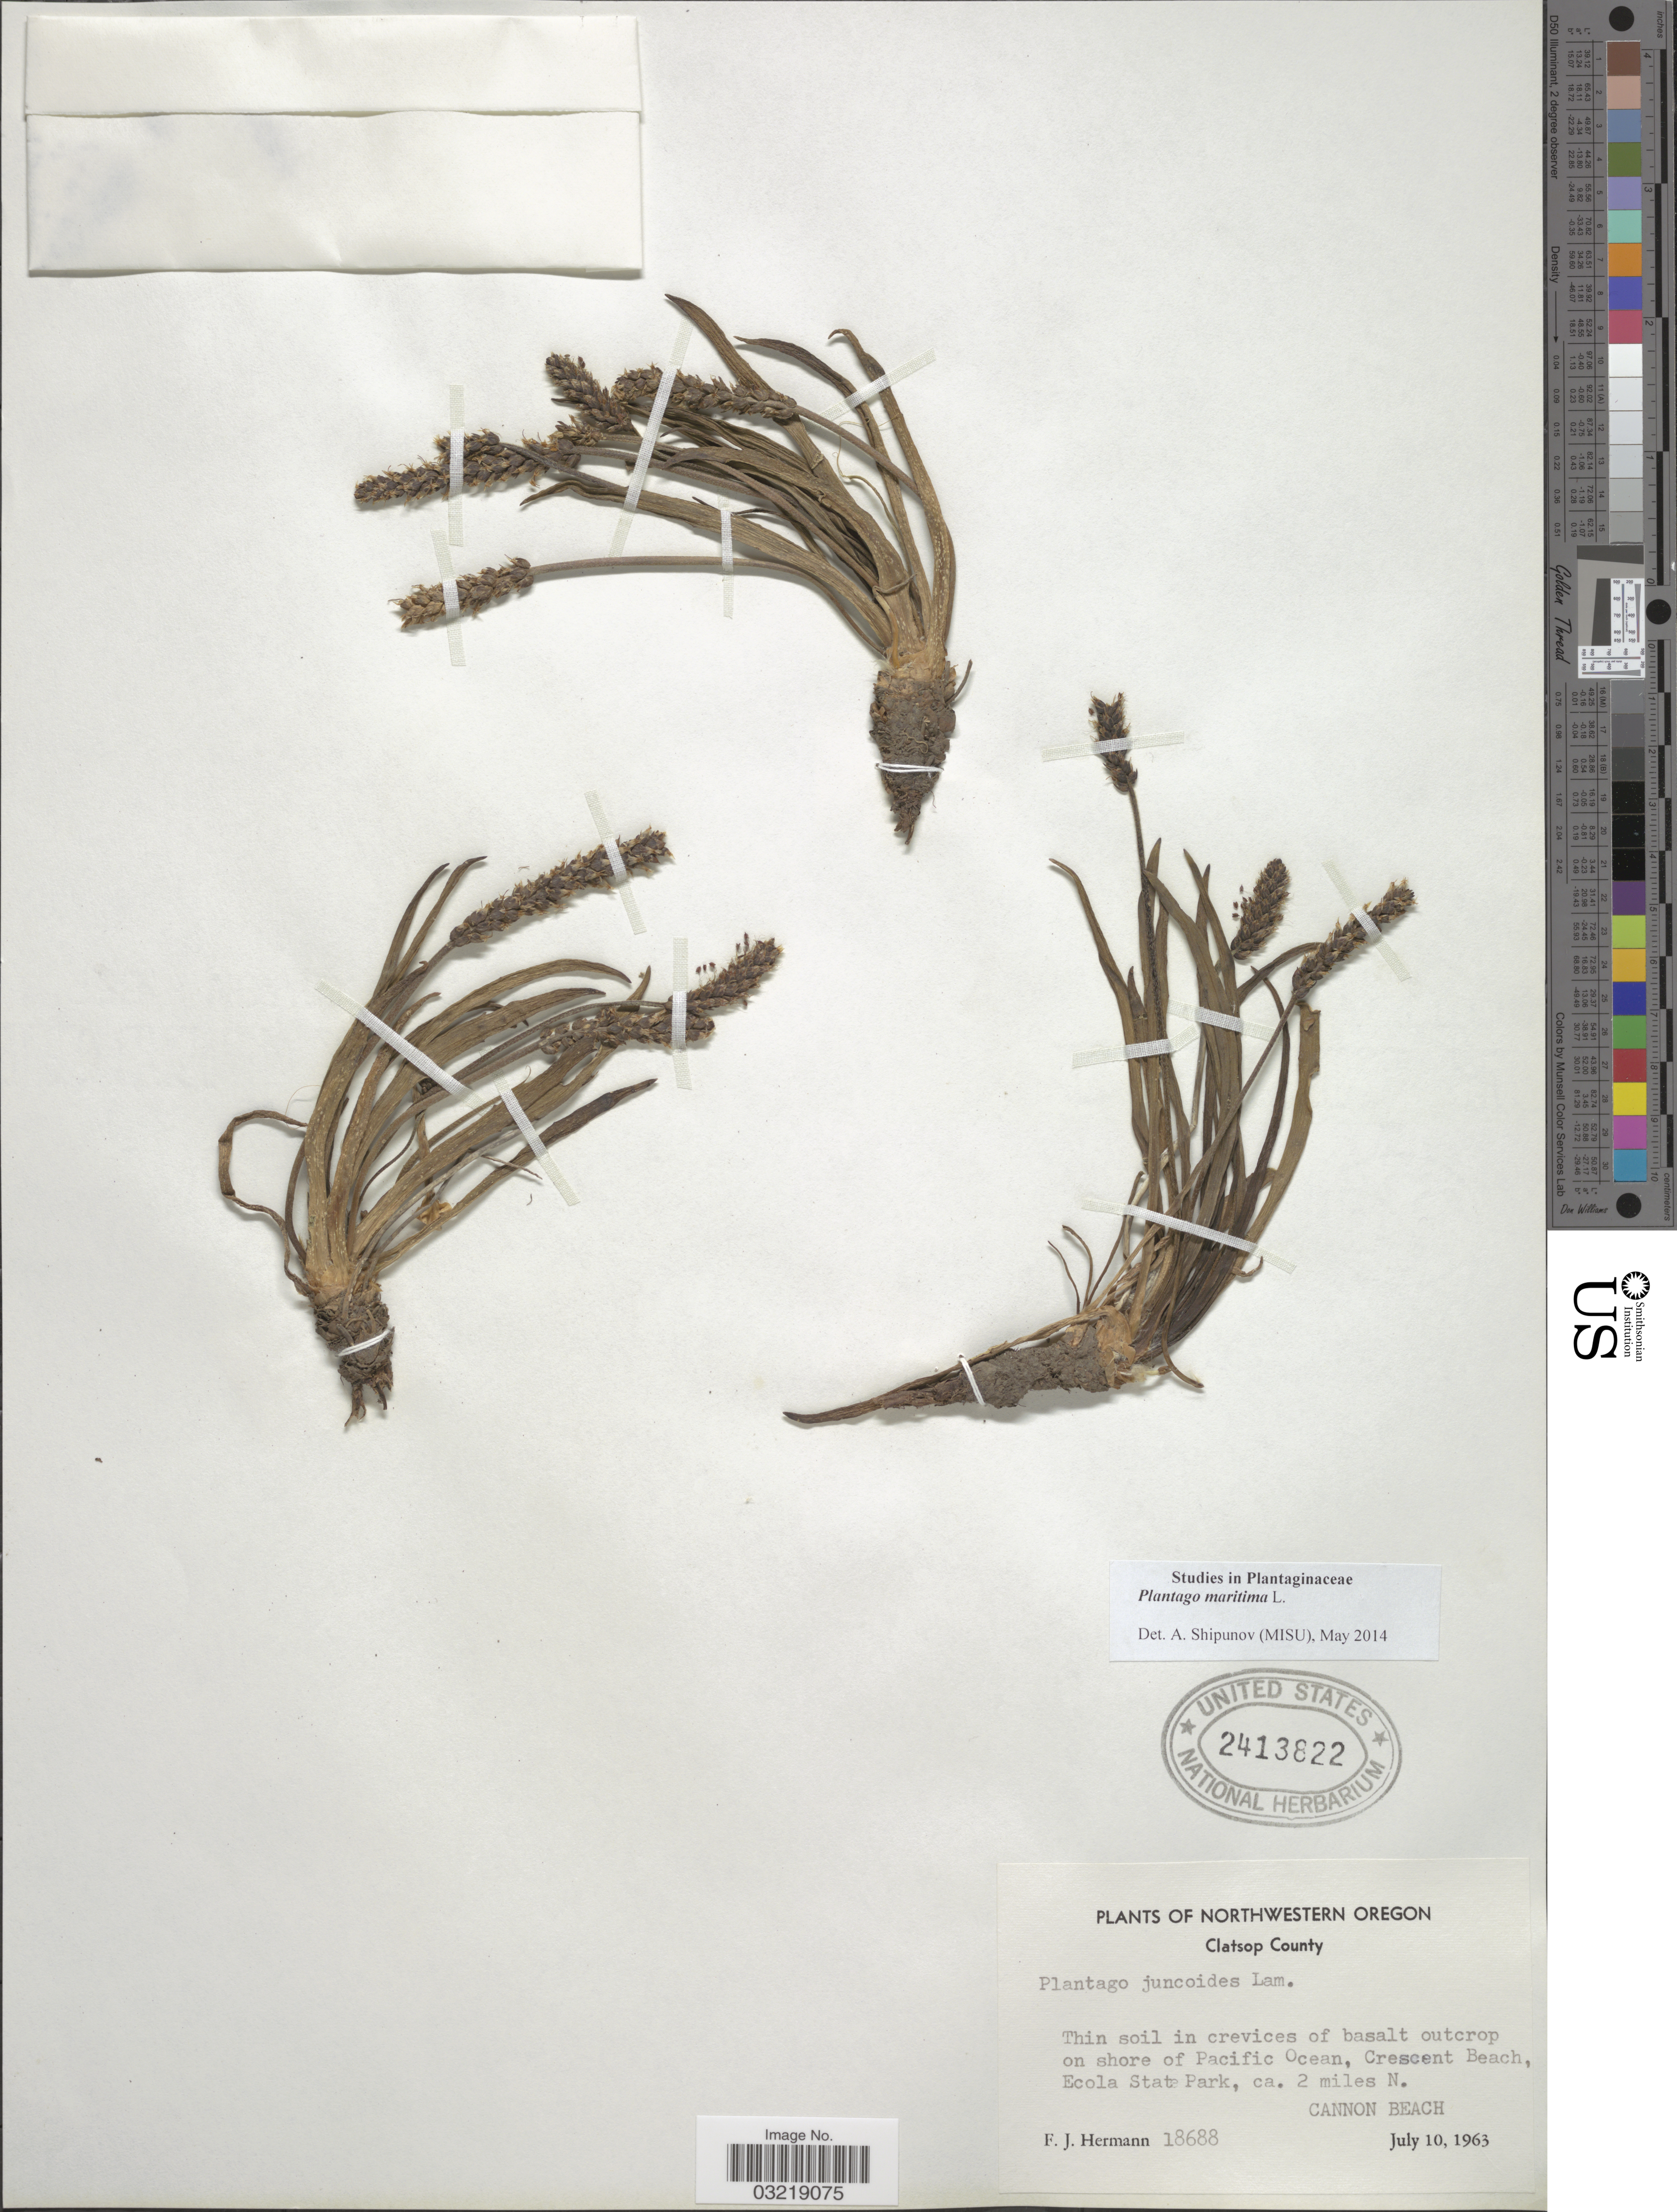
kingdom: Plantae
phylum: Tracheophyta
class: Magnoliopsida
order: Lamiales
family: Plantaginaceae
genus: Plantago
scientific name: Plantago maritima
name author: L.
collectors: F. J. Hermann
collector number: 18688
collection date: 1963-07-10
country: United States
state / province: Oregon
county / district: Clatsop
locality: Northwestern Oregon. Clatsop County. Thin soil in crevices of basalt outcrop on shore of Pacific Ocean, Crescent Beach, Ecola State Park, ca. 2 miles N. Cannon Beach.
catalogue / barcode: US 2413822